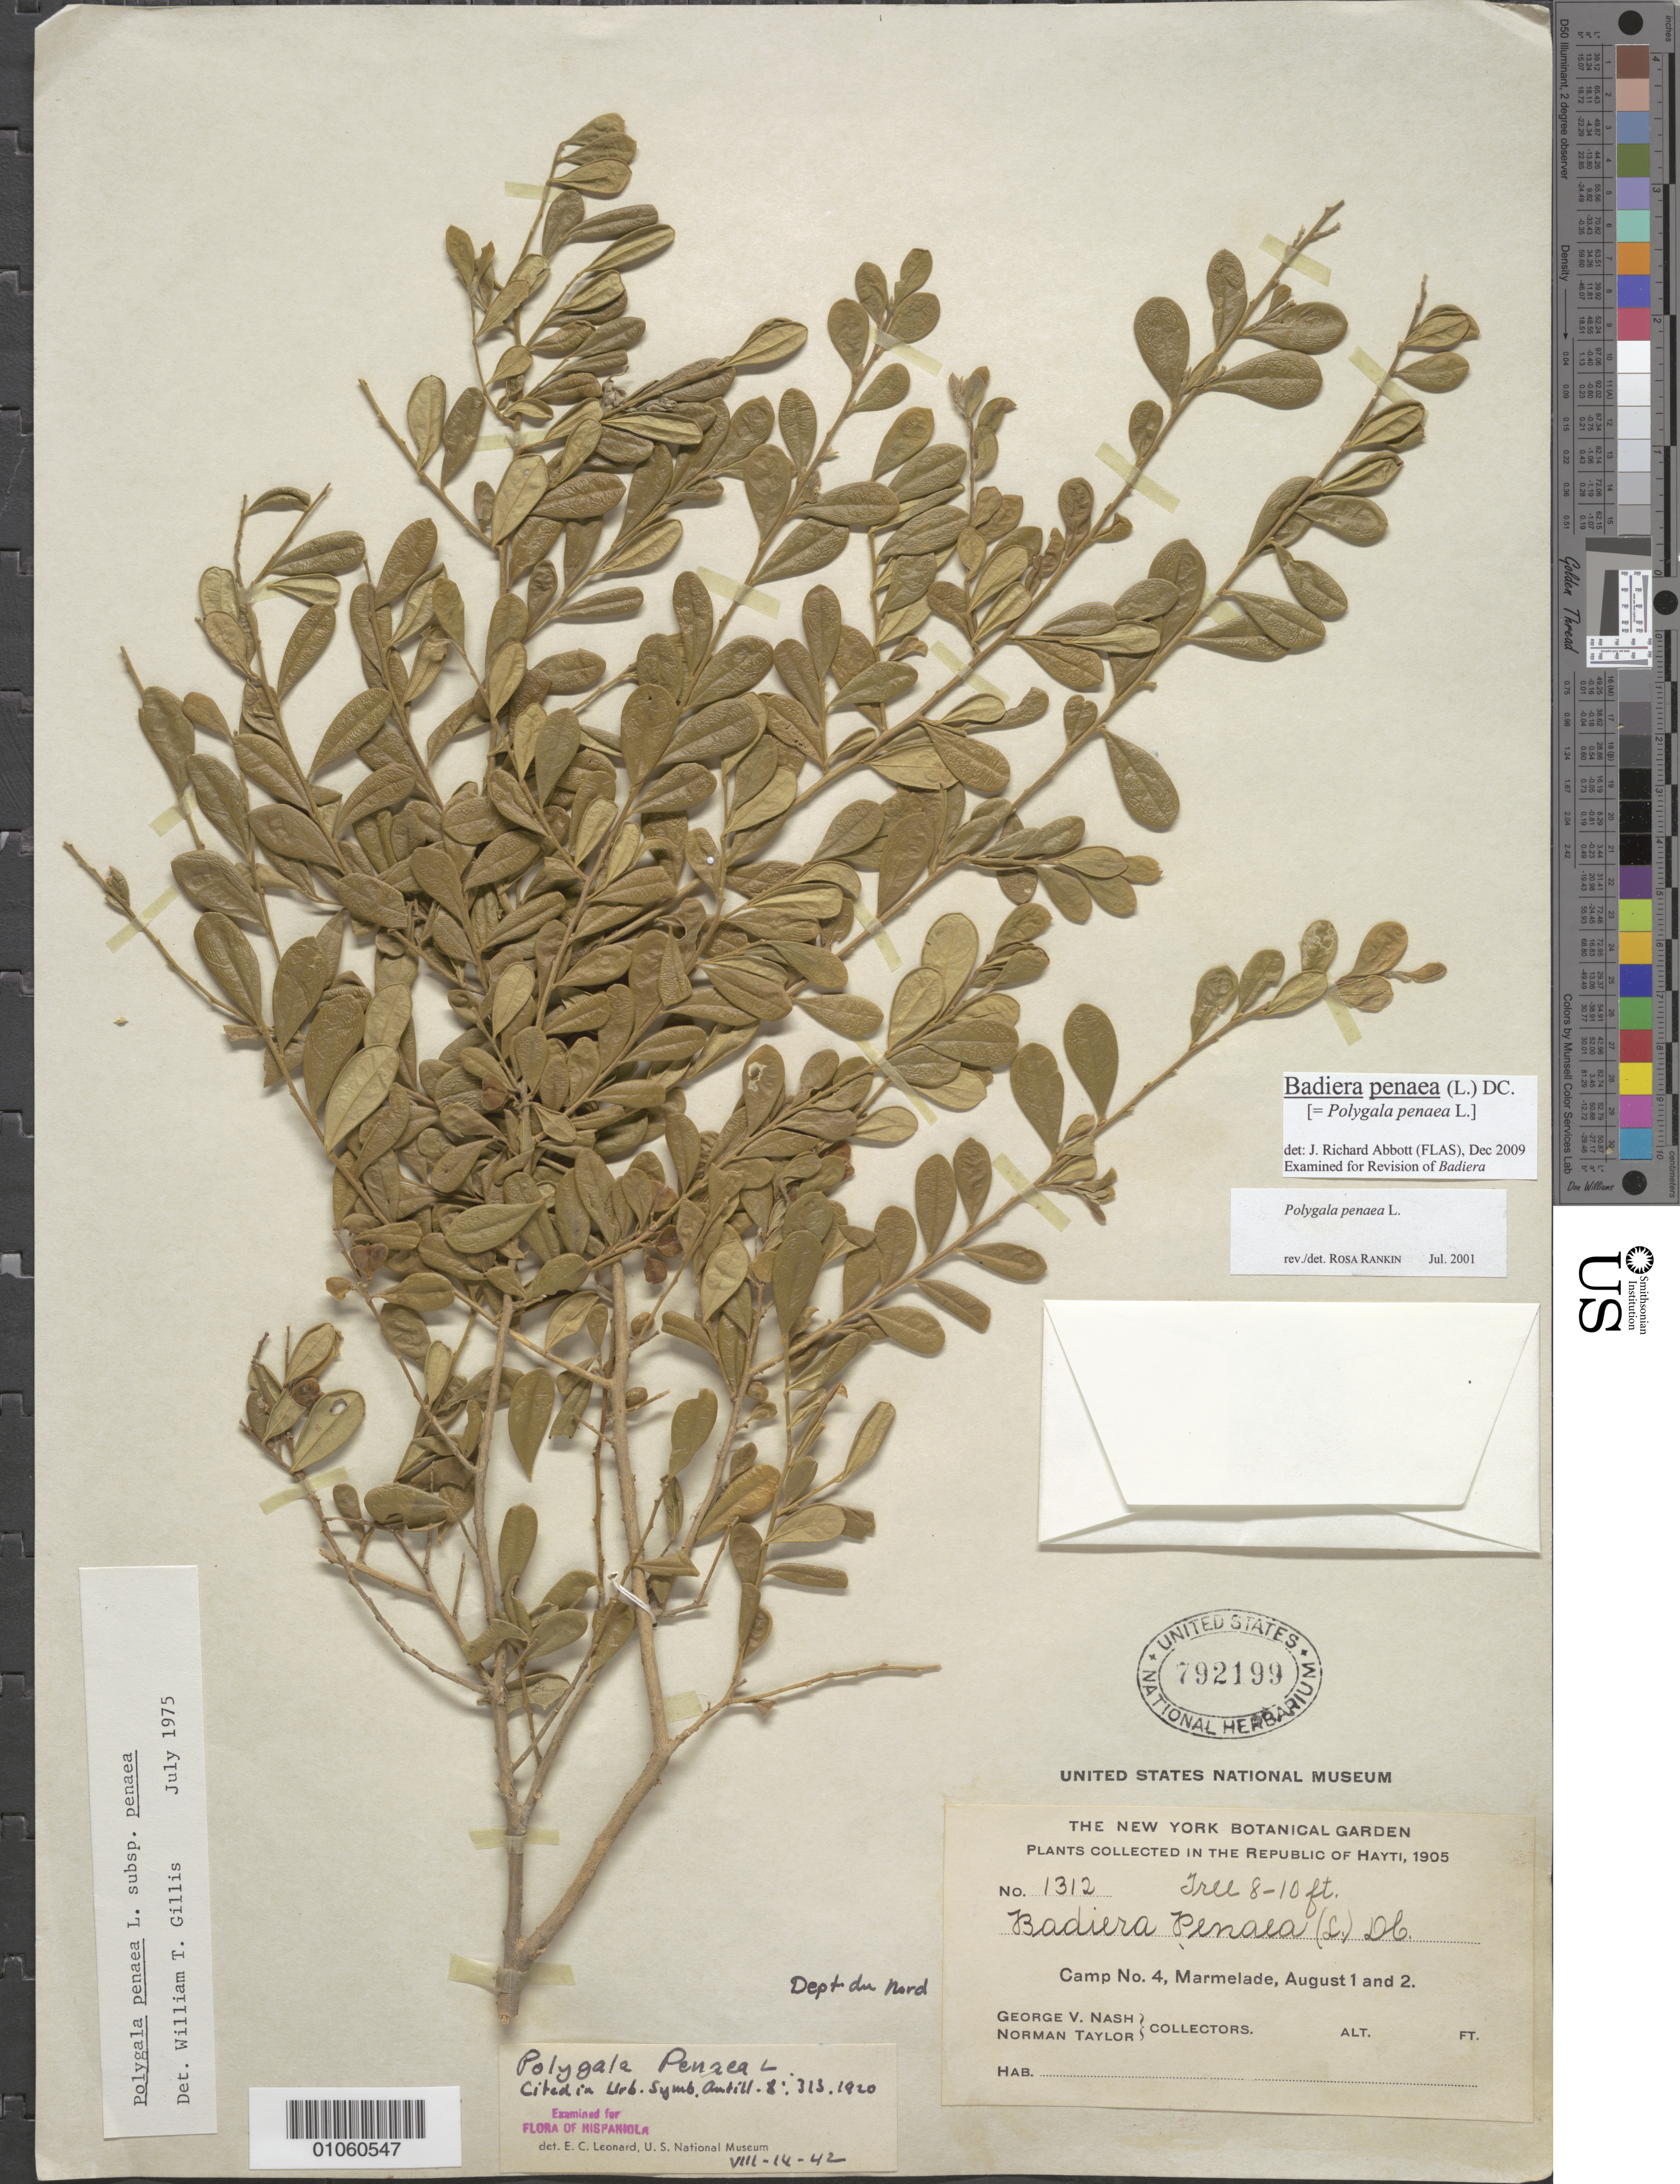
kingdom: Plantae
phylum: Tracheophyta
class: Magnoliopsida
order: Fabales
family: Polygalaceae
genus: Badiera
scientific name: Badiera penaea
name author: (L.) DC.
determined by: Abbott, J. R., (FLAS)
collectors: G. V. Nash & N. Taylor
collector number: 1312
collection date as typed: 01 Aug 1905 and 01 Aug 1905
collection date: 1905-08-01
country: Haiti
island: Hispaniola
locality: Marmelade, Camp No. 4.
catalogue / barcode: US 792199